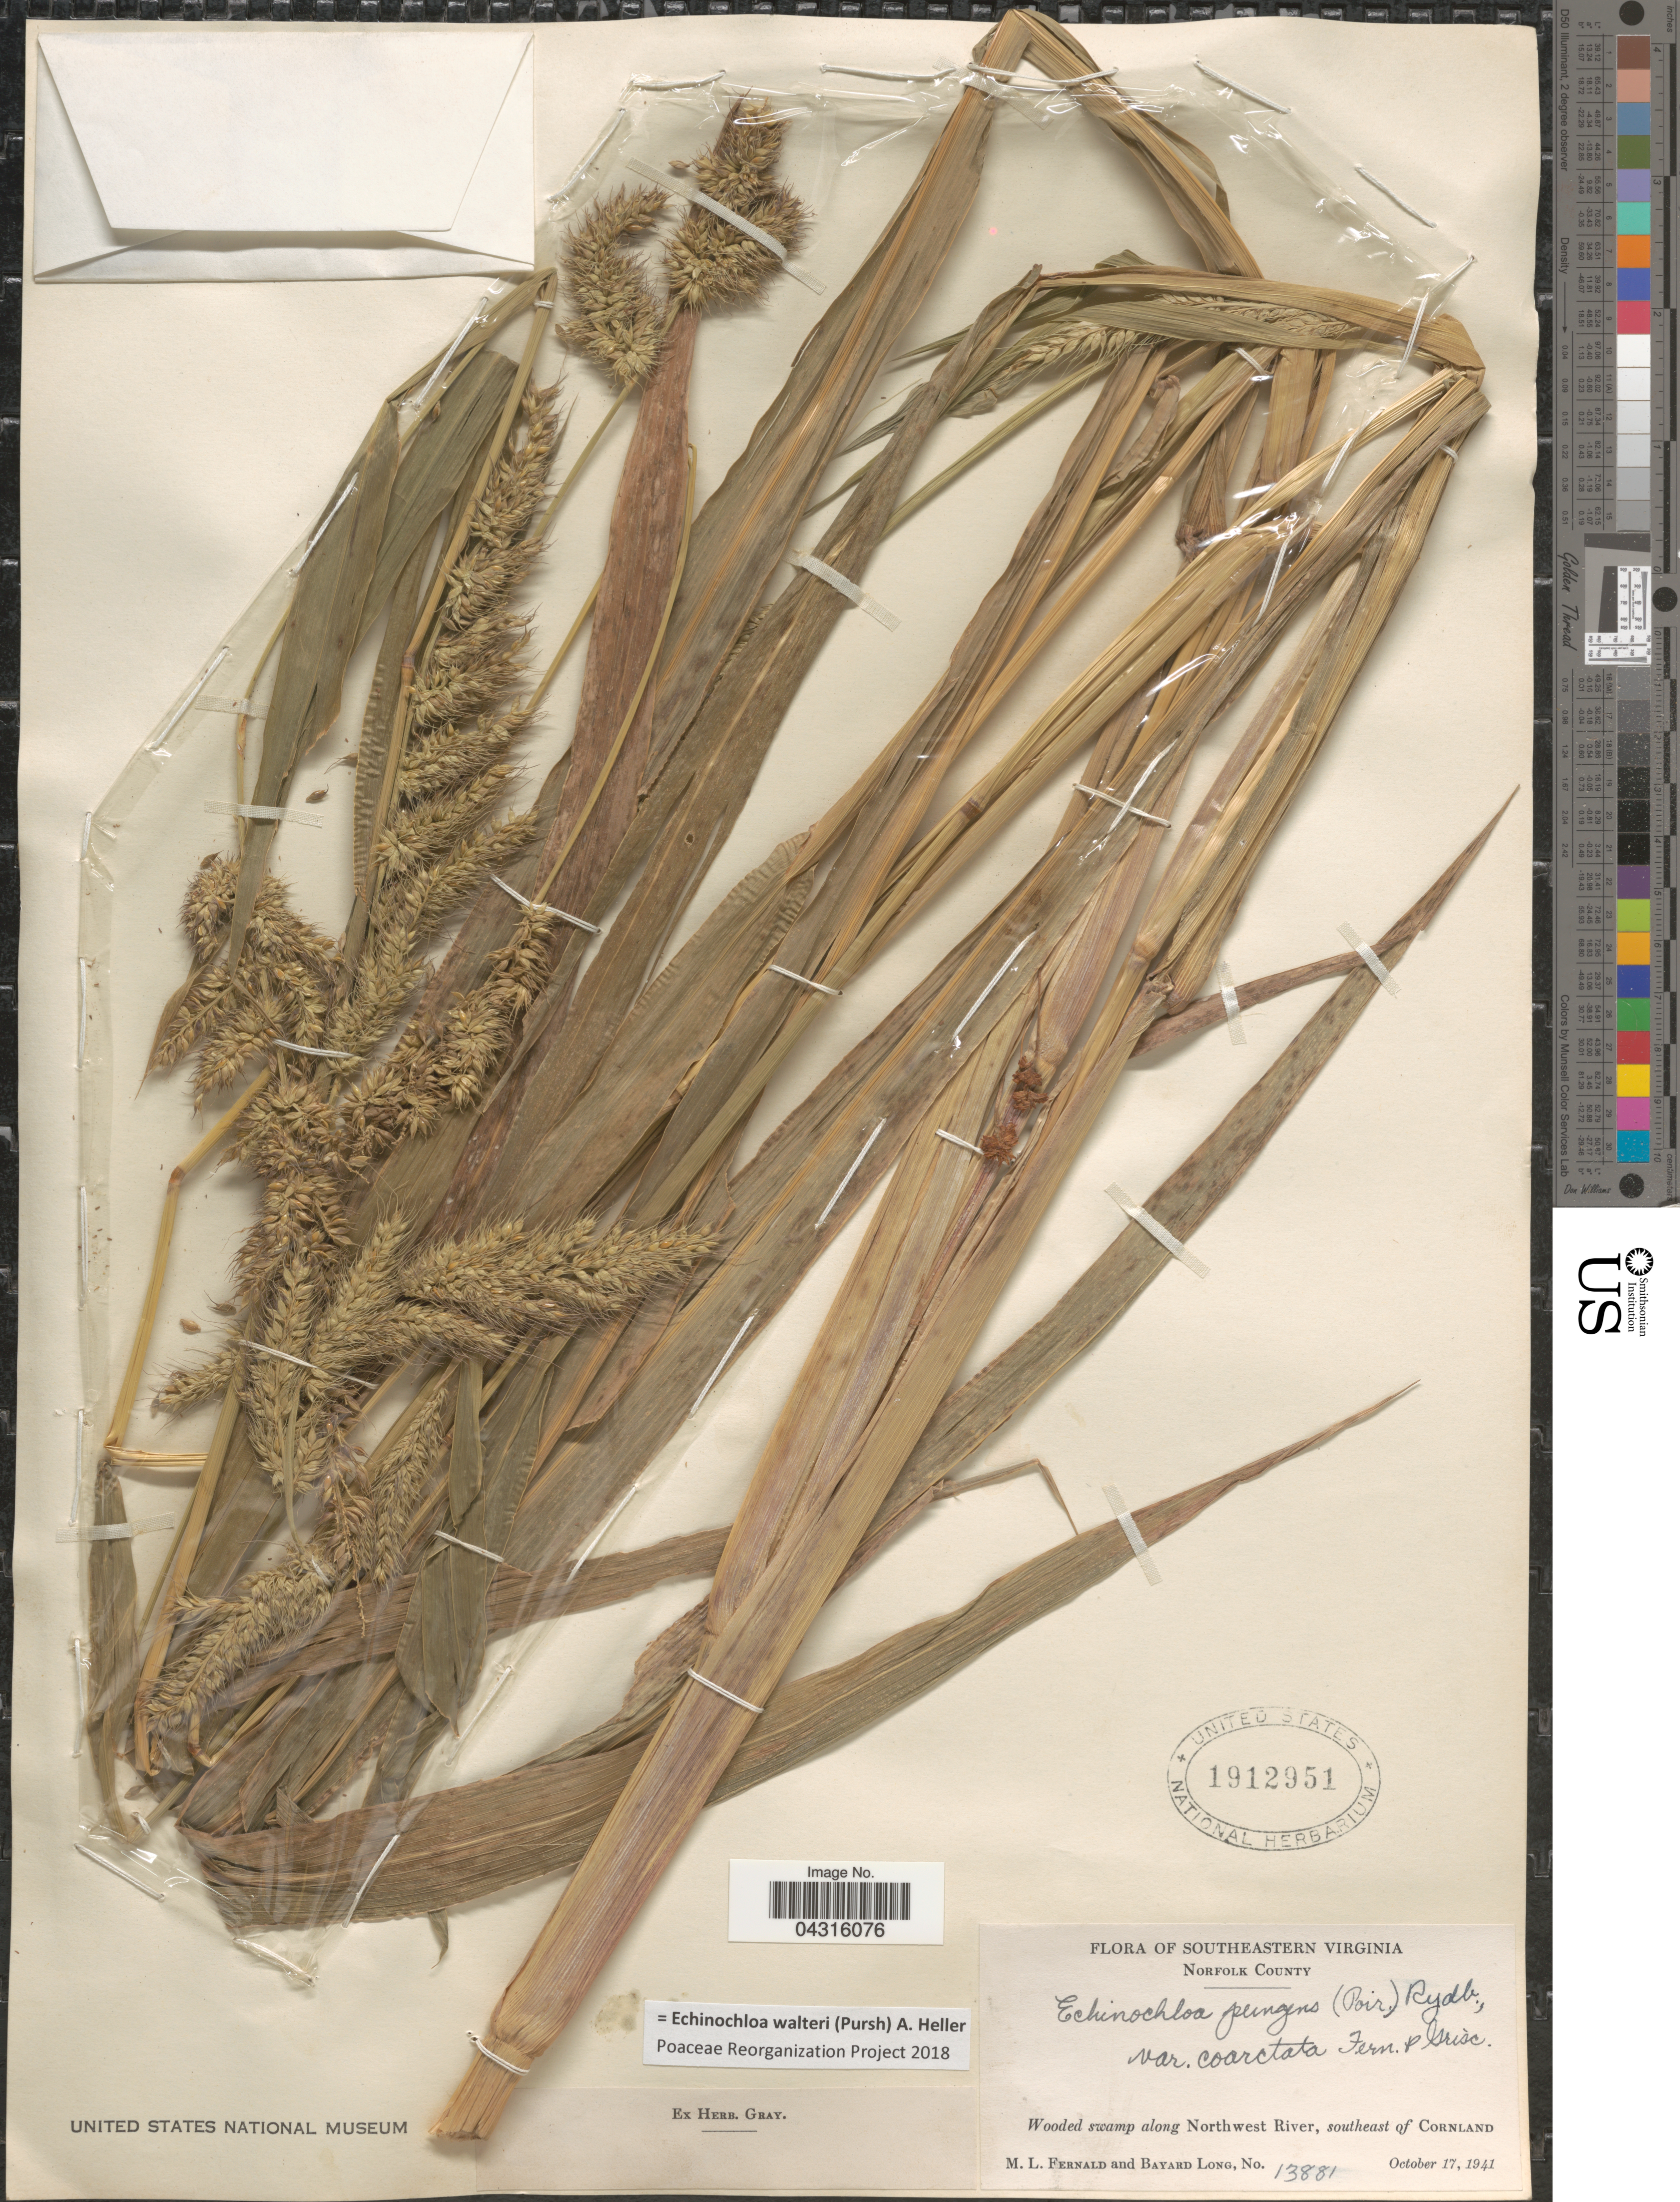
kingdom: Plantae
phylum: Tracheophyta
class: Liliopsida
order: Poales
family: Poaceae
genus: Echinochloa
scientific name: Echinochloa walteri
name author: (Pursh) A. Heller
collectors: M. L. Fernald & B. Long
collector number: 13881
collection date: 1941-10-17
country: United States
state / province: Virginia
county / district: City of Norfolk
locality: Southeastern Virginia. Wooded swamp along Northwest River, SE of Cornland.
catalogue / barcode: US 1912951